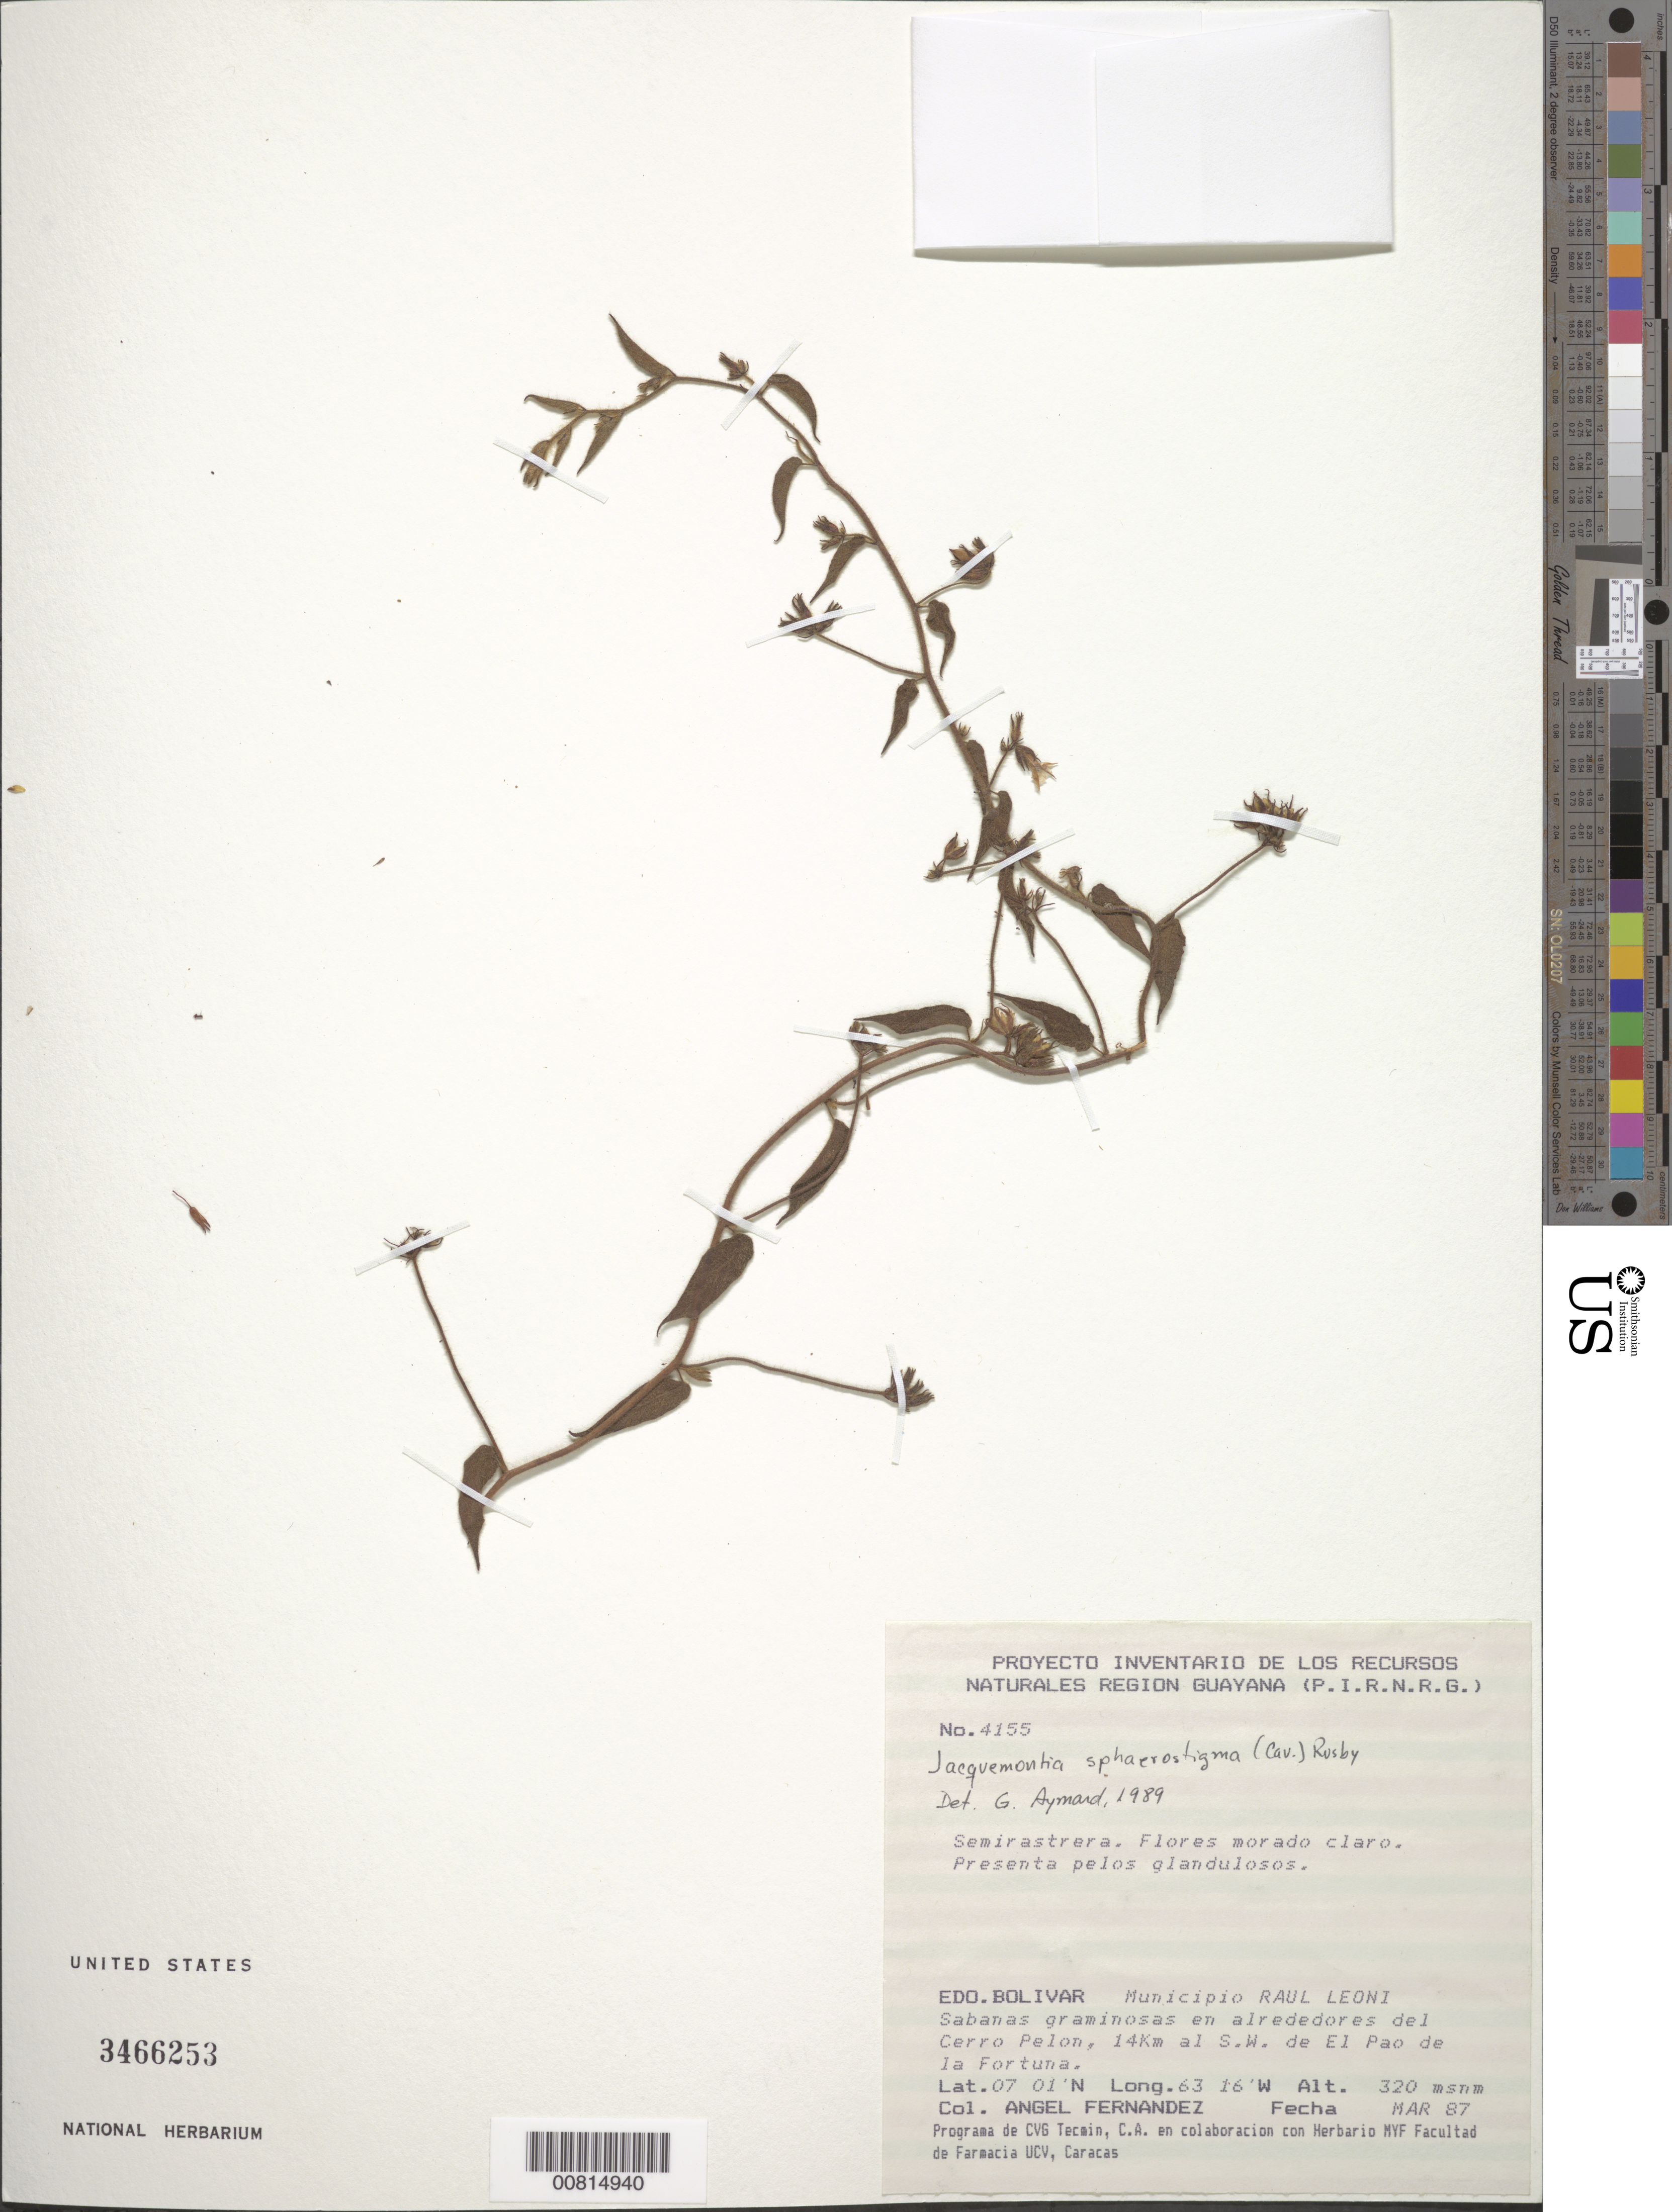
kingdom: Plantae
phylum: Tracheophyta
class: Magnoliopsida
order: Solanales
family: Convolvulaceae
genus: Jacquemontia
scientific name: Jacquemontia sphaerostigma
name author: (Cav.) Rusby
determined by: Aymard C., G. A., (PORT), Univ. Nac. Exp. de los Llanos Ezequiel Zamora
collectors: A. Fernández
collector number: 4155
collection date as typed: Mar-87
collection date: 1987-03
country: Venezuela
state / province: Bolívar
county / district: Angostura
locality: Mun. Raúl Leoni [=Angostura], Cerro Pelon, 14 km SW de El Pao de la Fortuna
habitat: Sabanas graminosas en alrededores del cerro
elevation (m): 320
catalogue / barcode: US 3466253